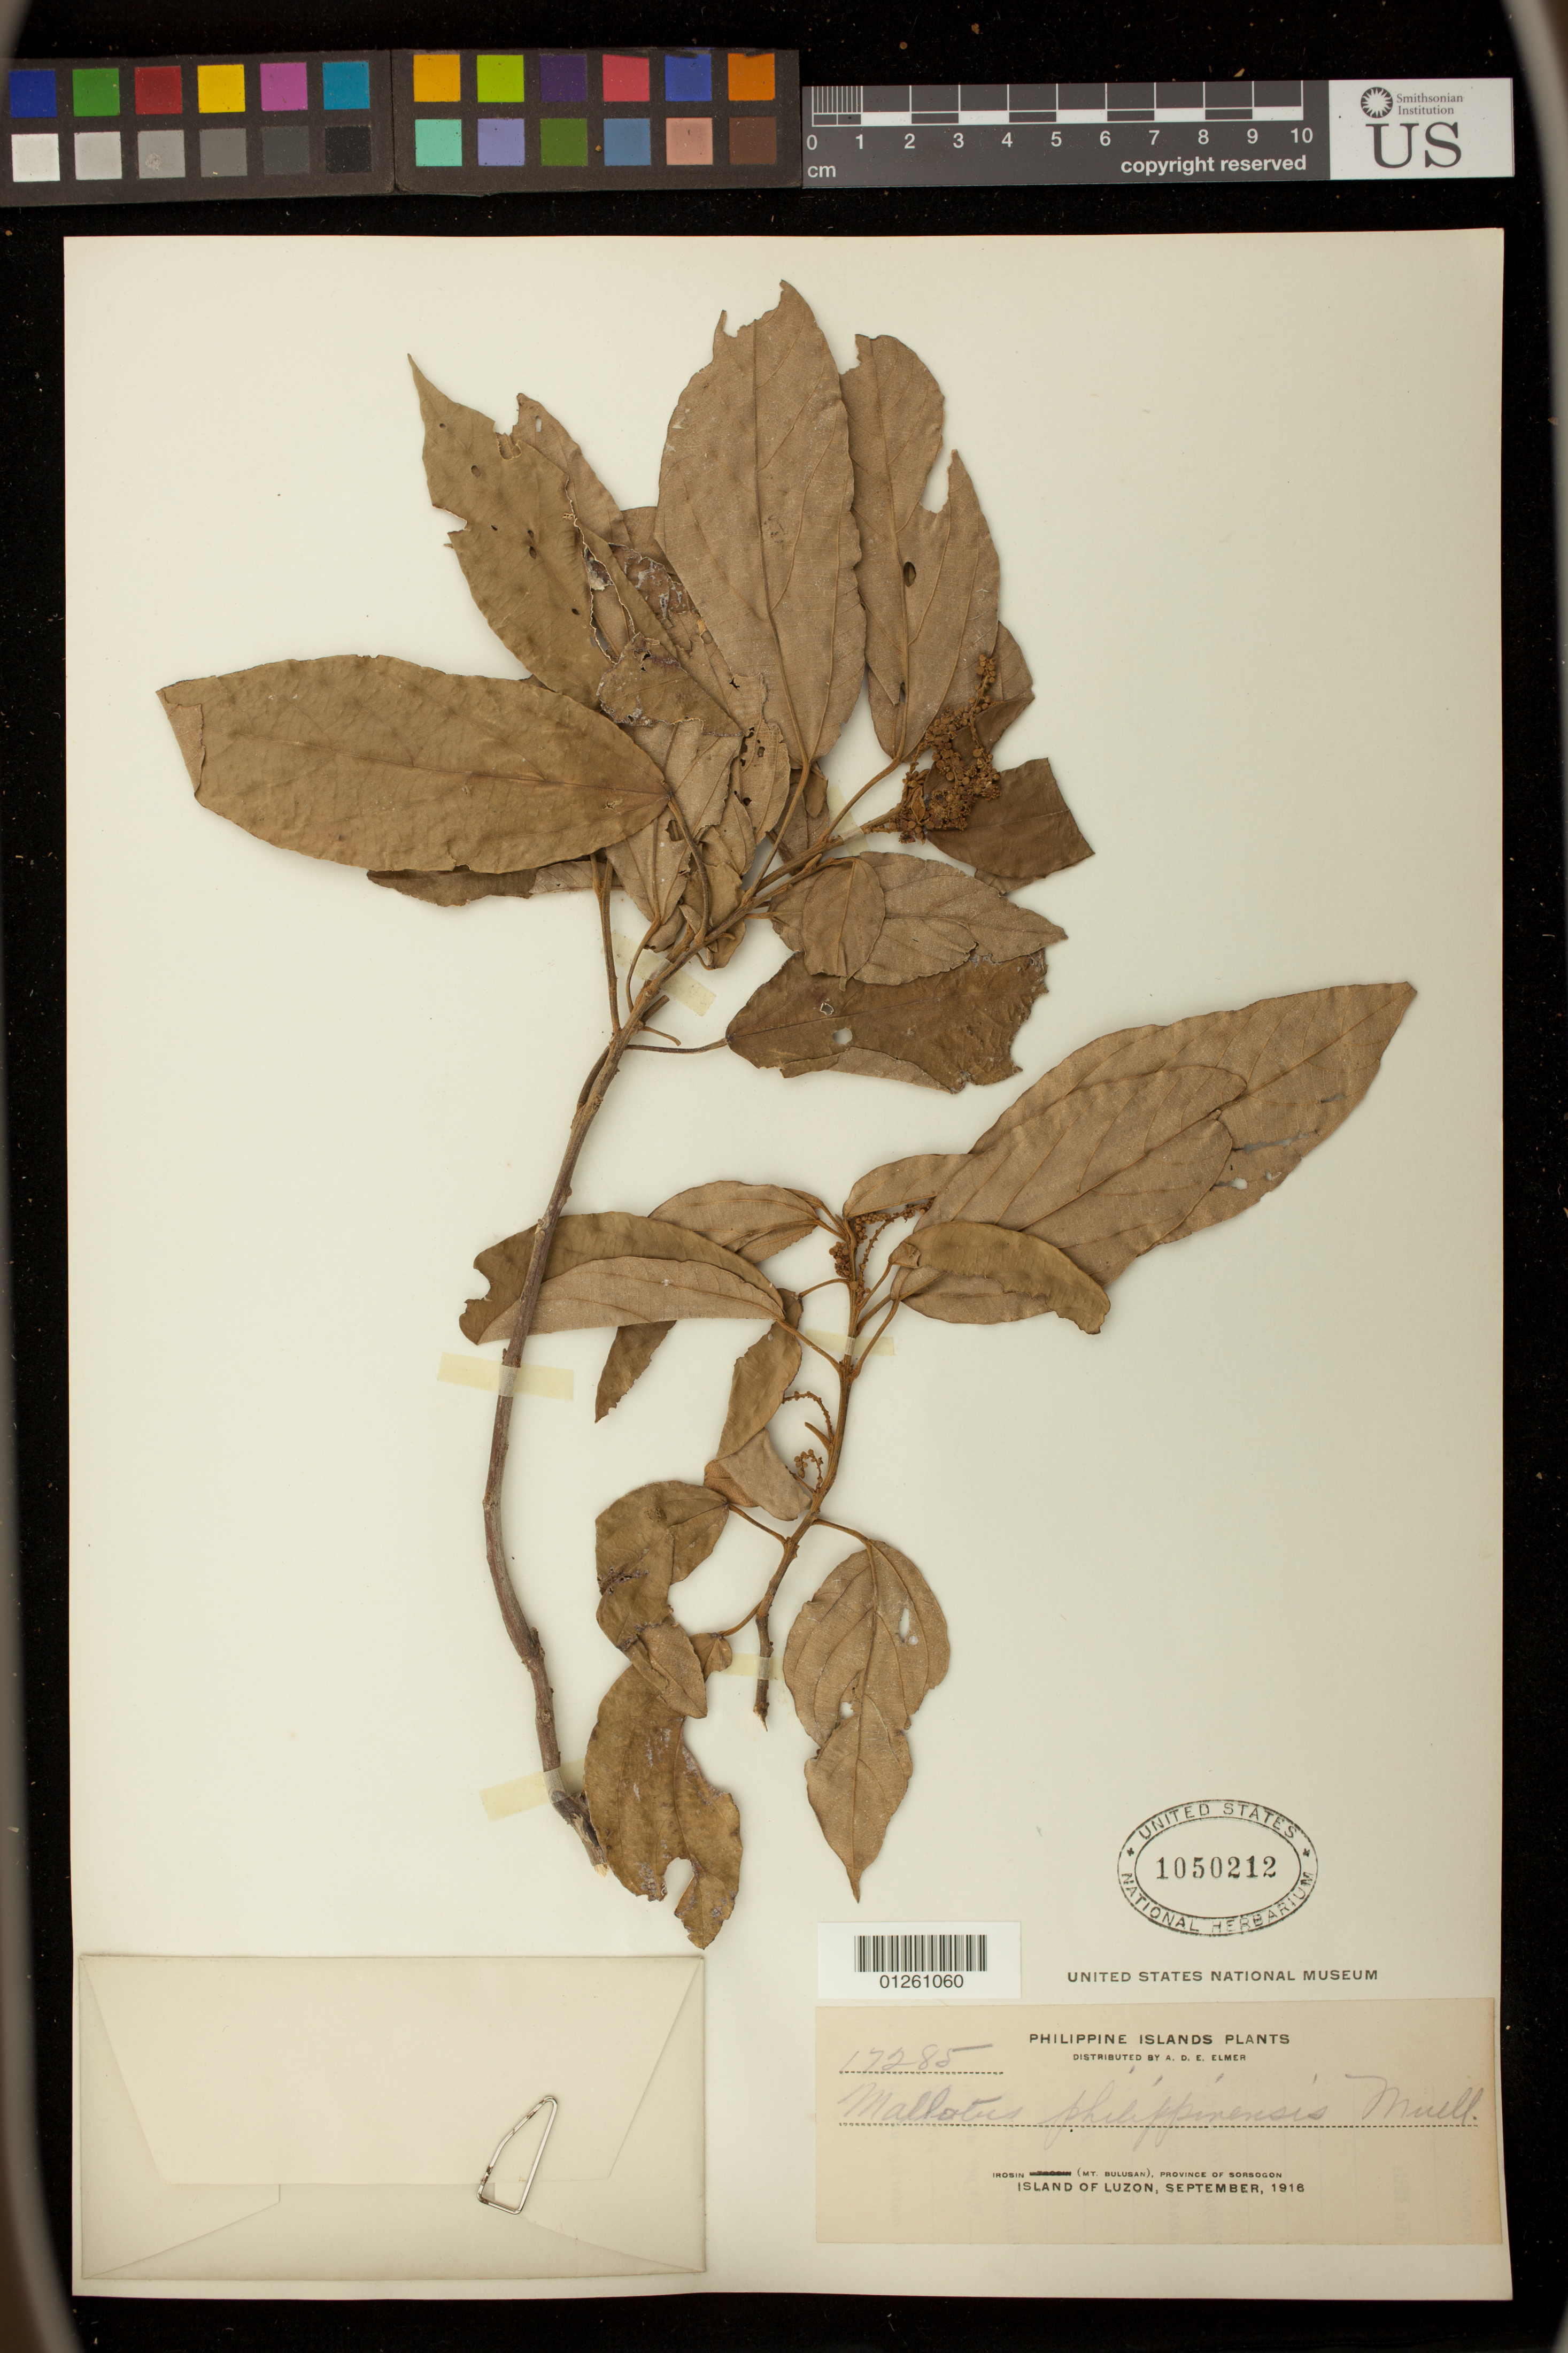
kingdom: Plantae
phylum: Tracheophyta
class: Magnoliopsida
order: Malpighiales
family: Euphorbiaceae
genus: Mallotus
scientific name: Mallotus philippensis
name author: (Lam.) Müll. Arg.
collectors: A. D. E. Elmer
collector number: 17285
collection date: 1916-09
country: Philippines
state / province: Bicol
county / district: Sorsogon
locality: Irosin (Mt. Bulusan), Province of Sorsogon, Island of Luzon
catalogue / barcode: US 1050212